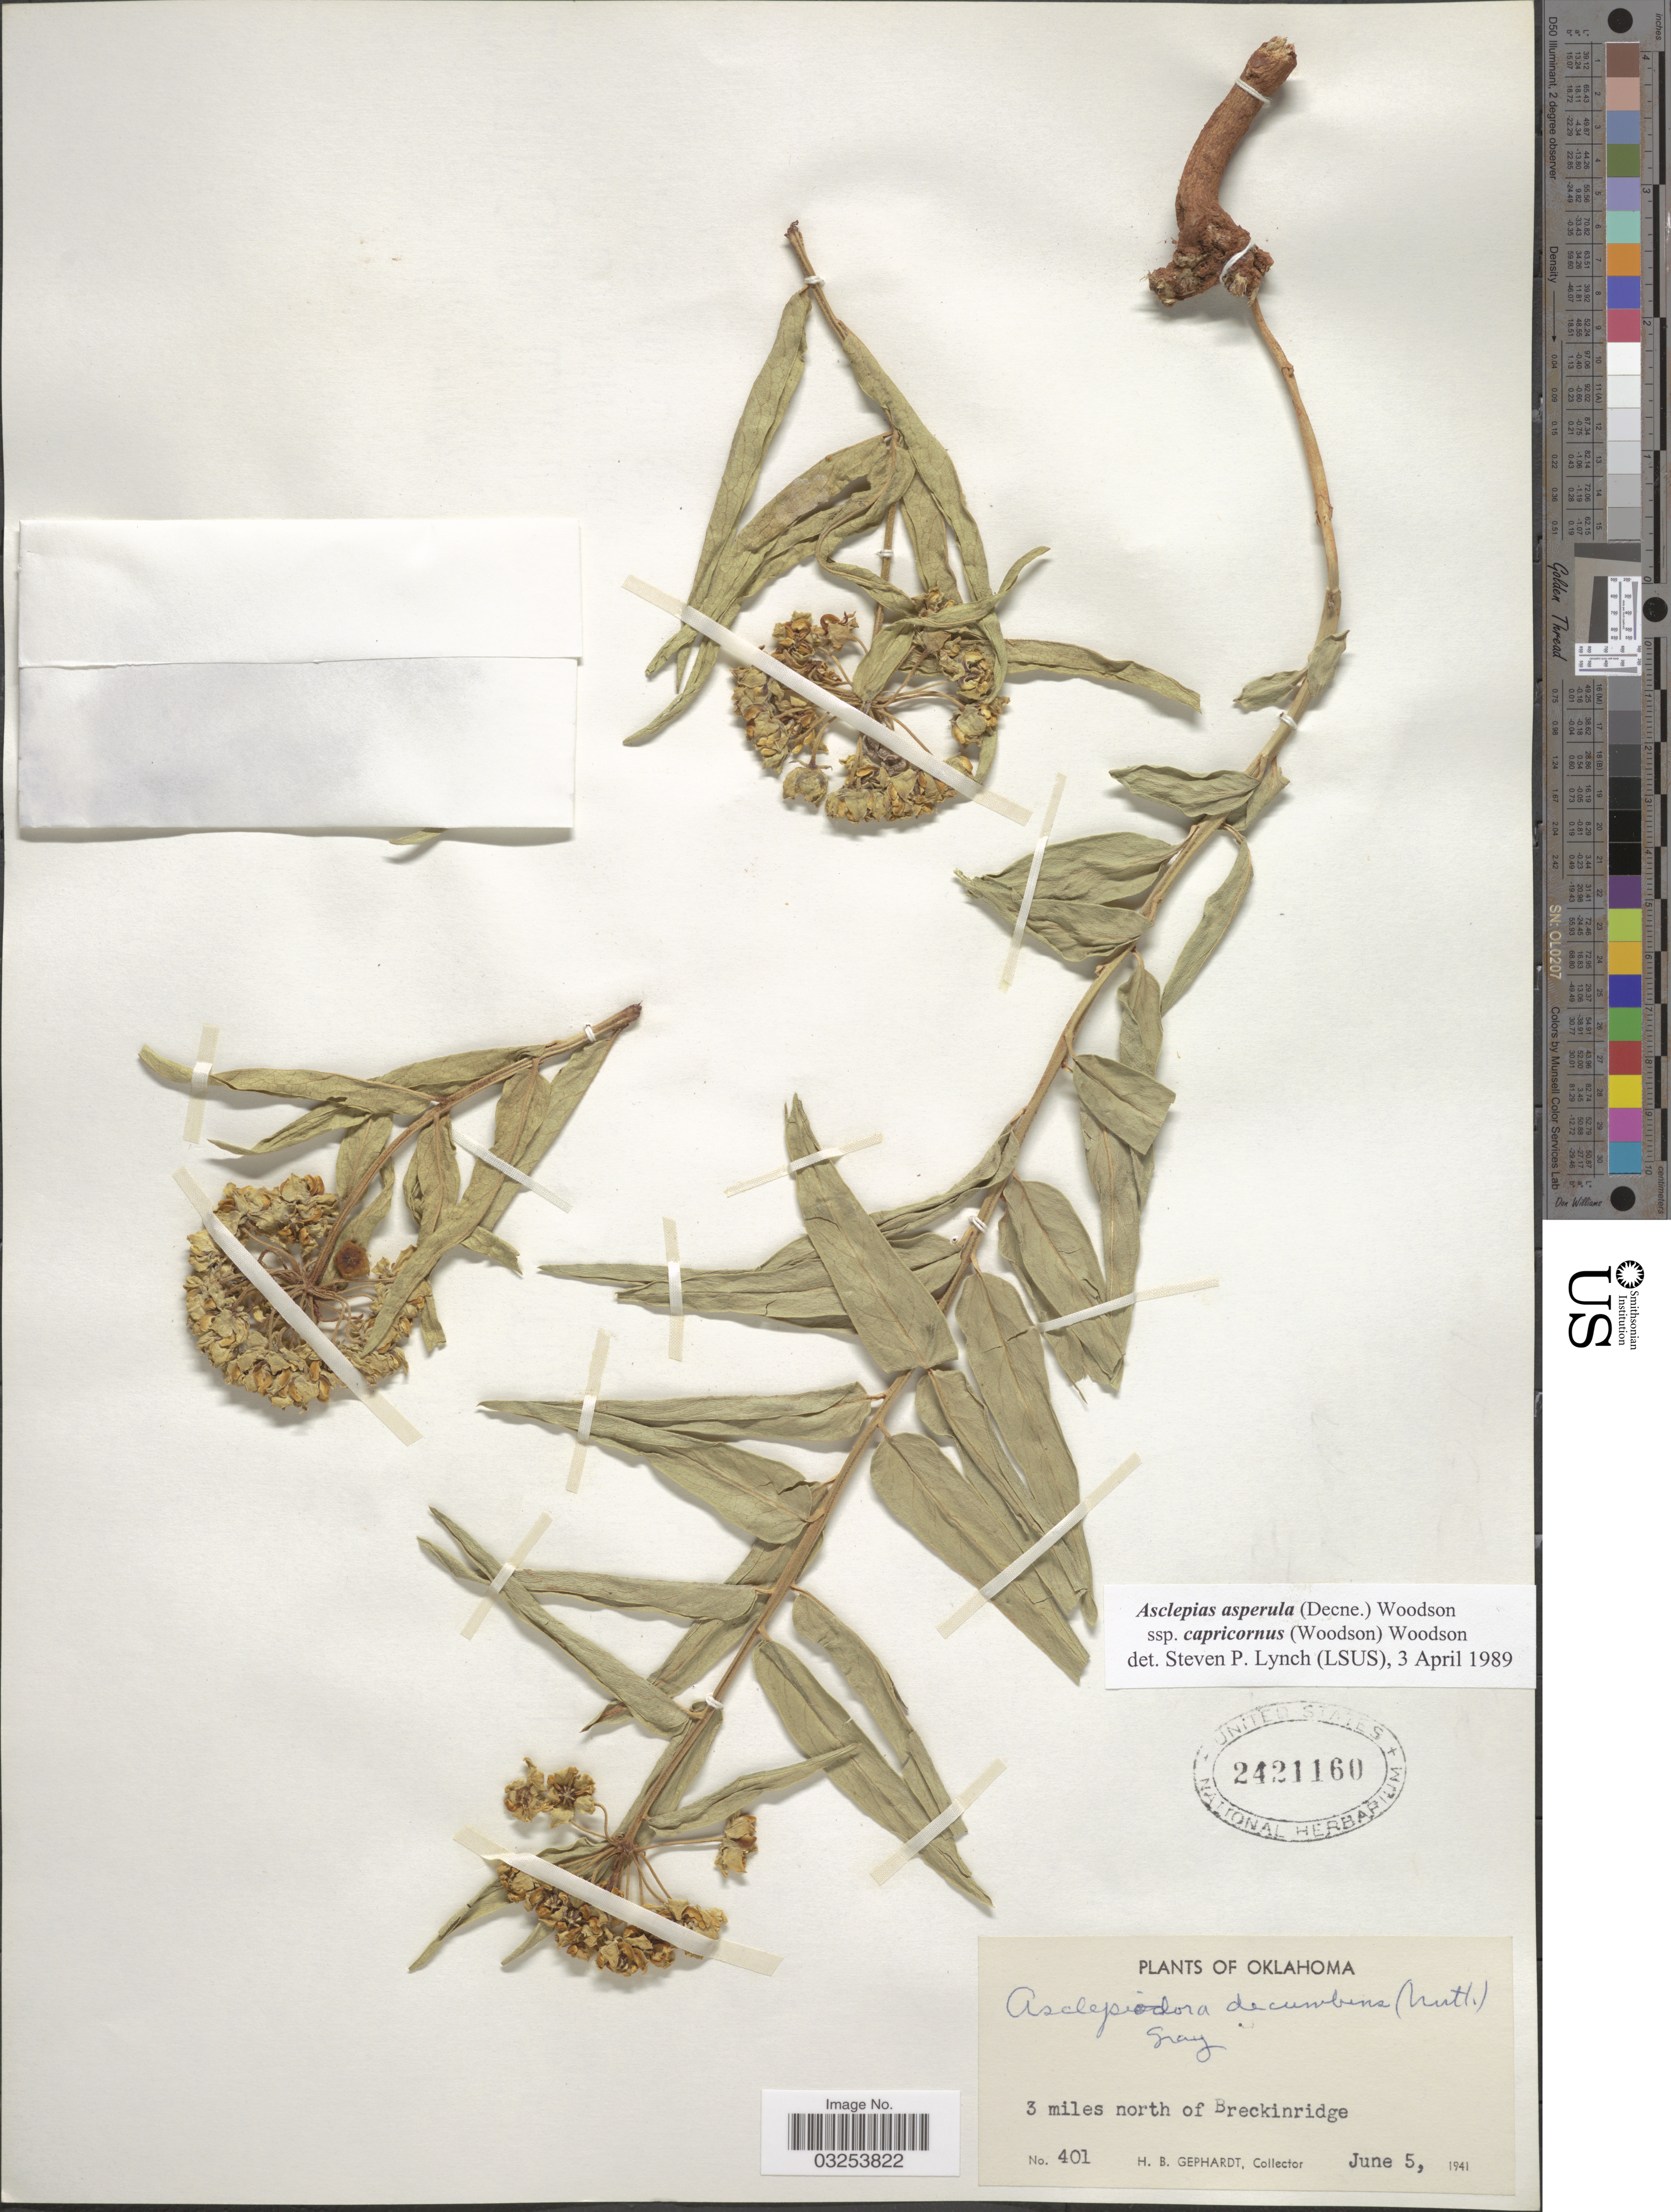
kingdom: Plantae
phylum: Tracheophyta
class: Magnoliopsida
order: Gentianales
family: Apocynaceae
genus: Asclepias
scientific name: Asclepias asperula subsp. capricornus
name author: Woodson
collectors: H. Gephardt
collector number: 401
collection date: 1941-06-05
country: United States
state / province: Oklahoma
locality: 3 miles north of Breckinridge.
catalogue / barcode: US 2421160